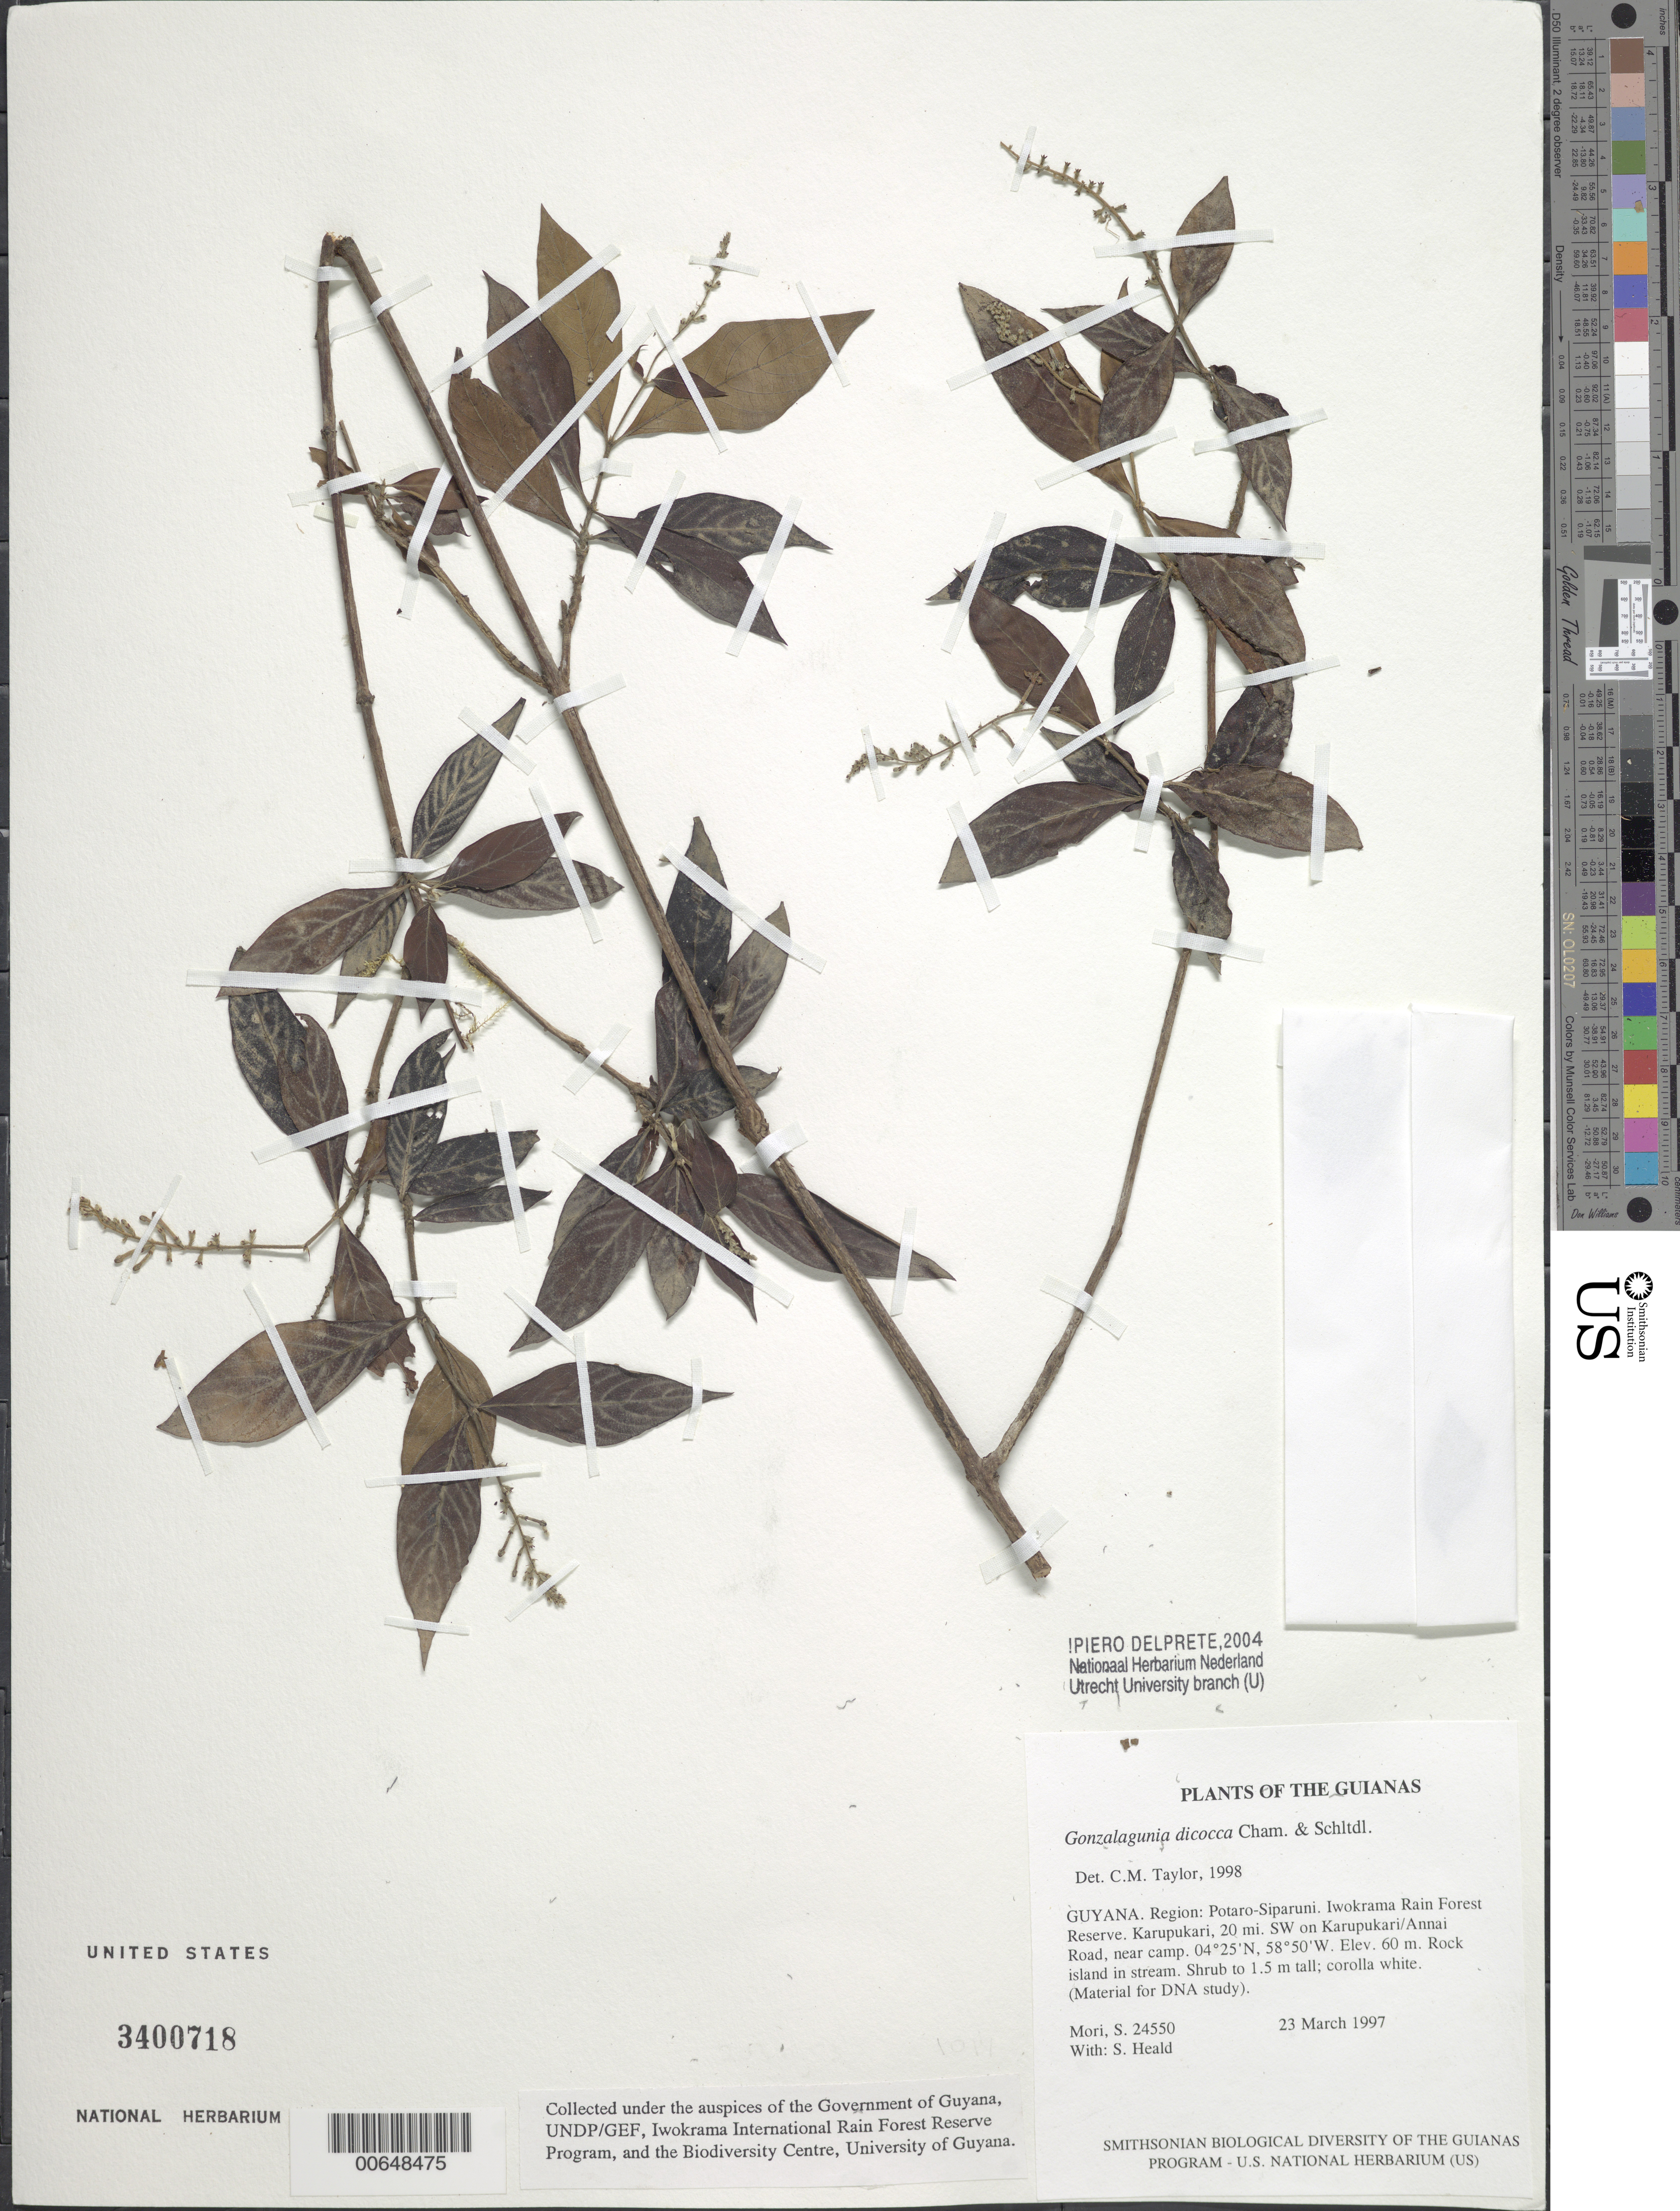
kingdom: Plantae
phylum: Tracheophyta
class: Magnoliopsida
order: Gentianales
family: Rubiaceae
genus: Gonzalagunia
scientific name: Gonzalagunia dicocca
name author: Cham. & Schltdl.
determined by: Taylor, Charlotte M.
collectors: S. Mori & S. Heald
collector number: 24550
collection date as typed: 23 March 1997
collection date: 1997-03-23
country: Guyana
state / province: Potaro-Siparuni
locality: Iwokrama Rain Forest Reserve. Karupukari, 20 mi. SW on Karupukari/Annai Road, near camp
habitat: Rock island in stream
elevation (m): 60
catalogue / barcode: US 3400718